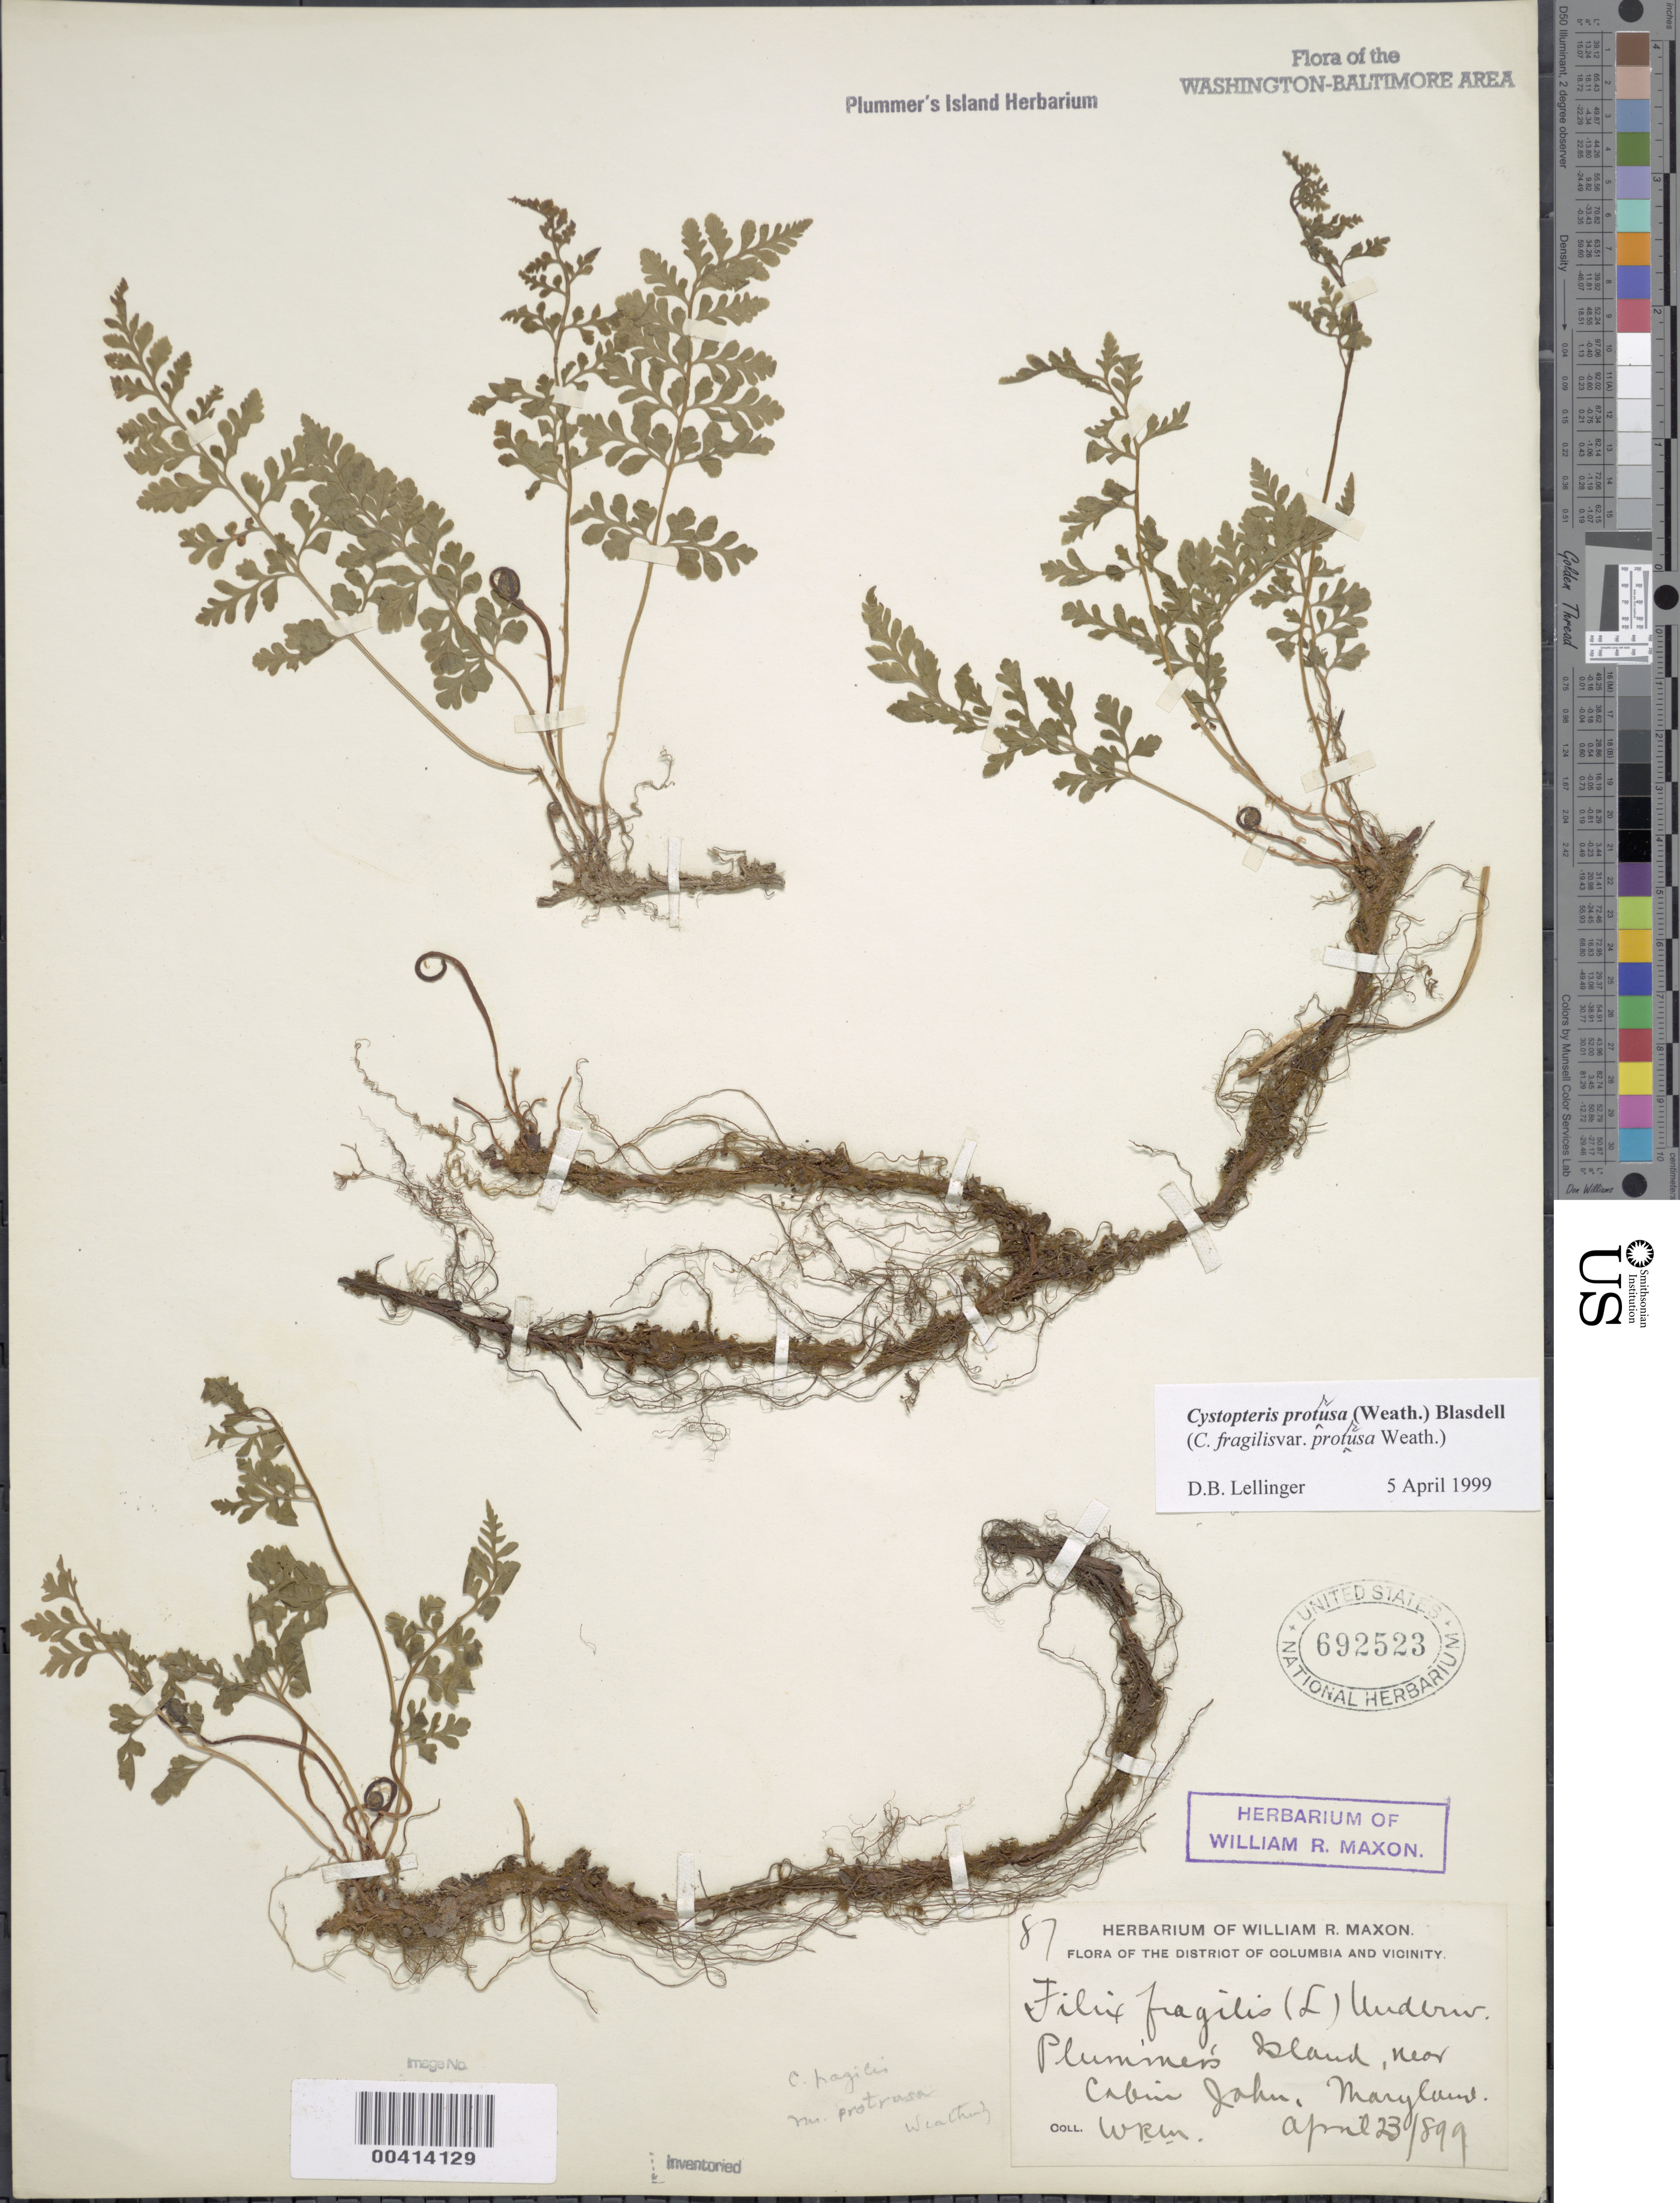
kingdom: Plantae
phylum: Tracheophyta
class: Polypodiopsida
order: Polypodiales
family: Cystopteridaceae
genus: Cystopteris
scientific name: Cystopteris utahensis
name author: Windham & Haufler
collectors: W. R. Maxon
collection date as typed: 23 Apr 1899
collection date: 1899-04-23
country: United States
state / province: Maryland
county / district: Montgomery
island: Plummers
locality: Plummer's Island Plimmers Island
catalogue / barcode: US 692523